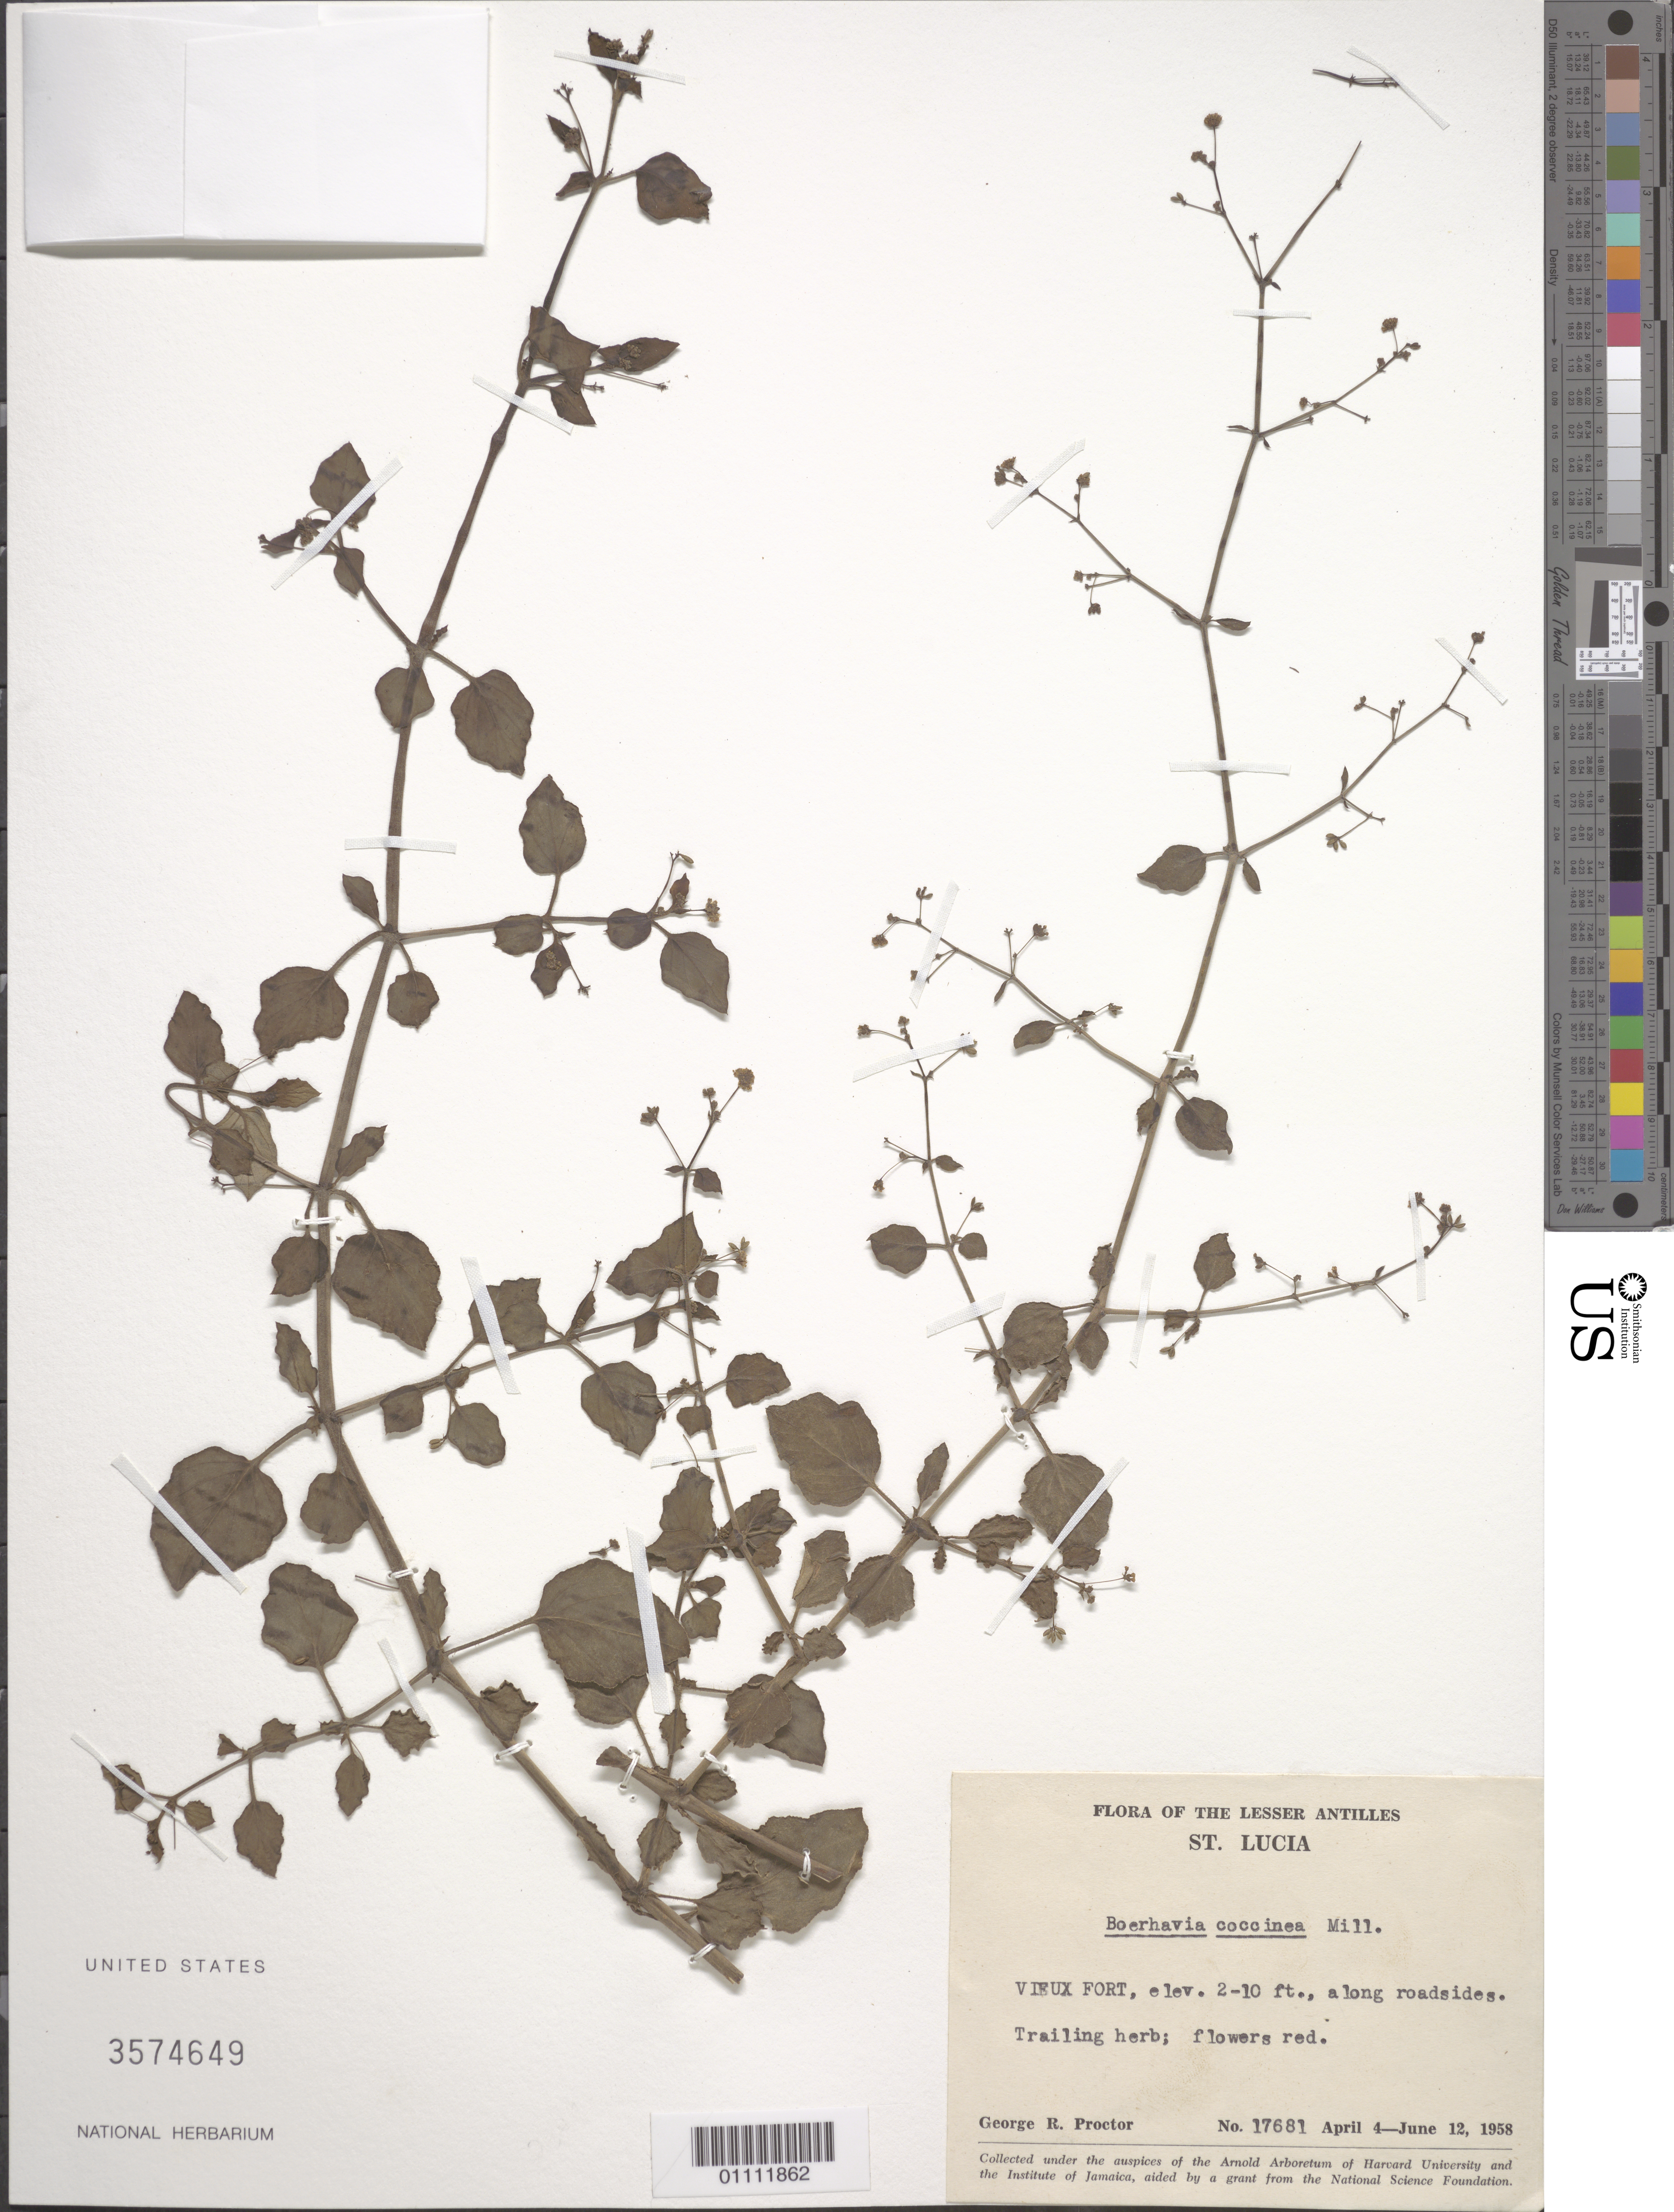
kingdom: Plantae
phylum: Tracheophyta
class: Magnoliopsida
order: Caryophyllales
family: Nyctaginaceae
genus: Boerhavia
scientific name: Boerhavia coccinea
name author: Mill.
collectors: G. R. Proctor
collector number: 17681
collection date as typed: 04 Apr 1958 to 12 Jun 1958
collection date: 1958-04-04/1958-06-12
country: St. Lucia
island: St. Lucia I.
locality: Vieux Fort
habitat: Along roadsides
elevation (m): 1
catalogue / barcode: US 3574649